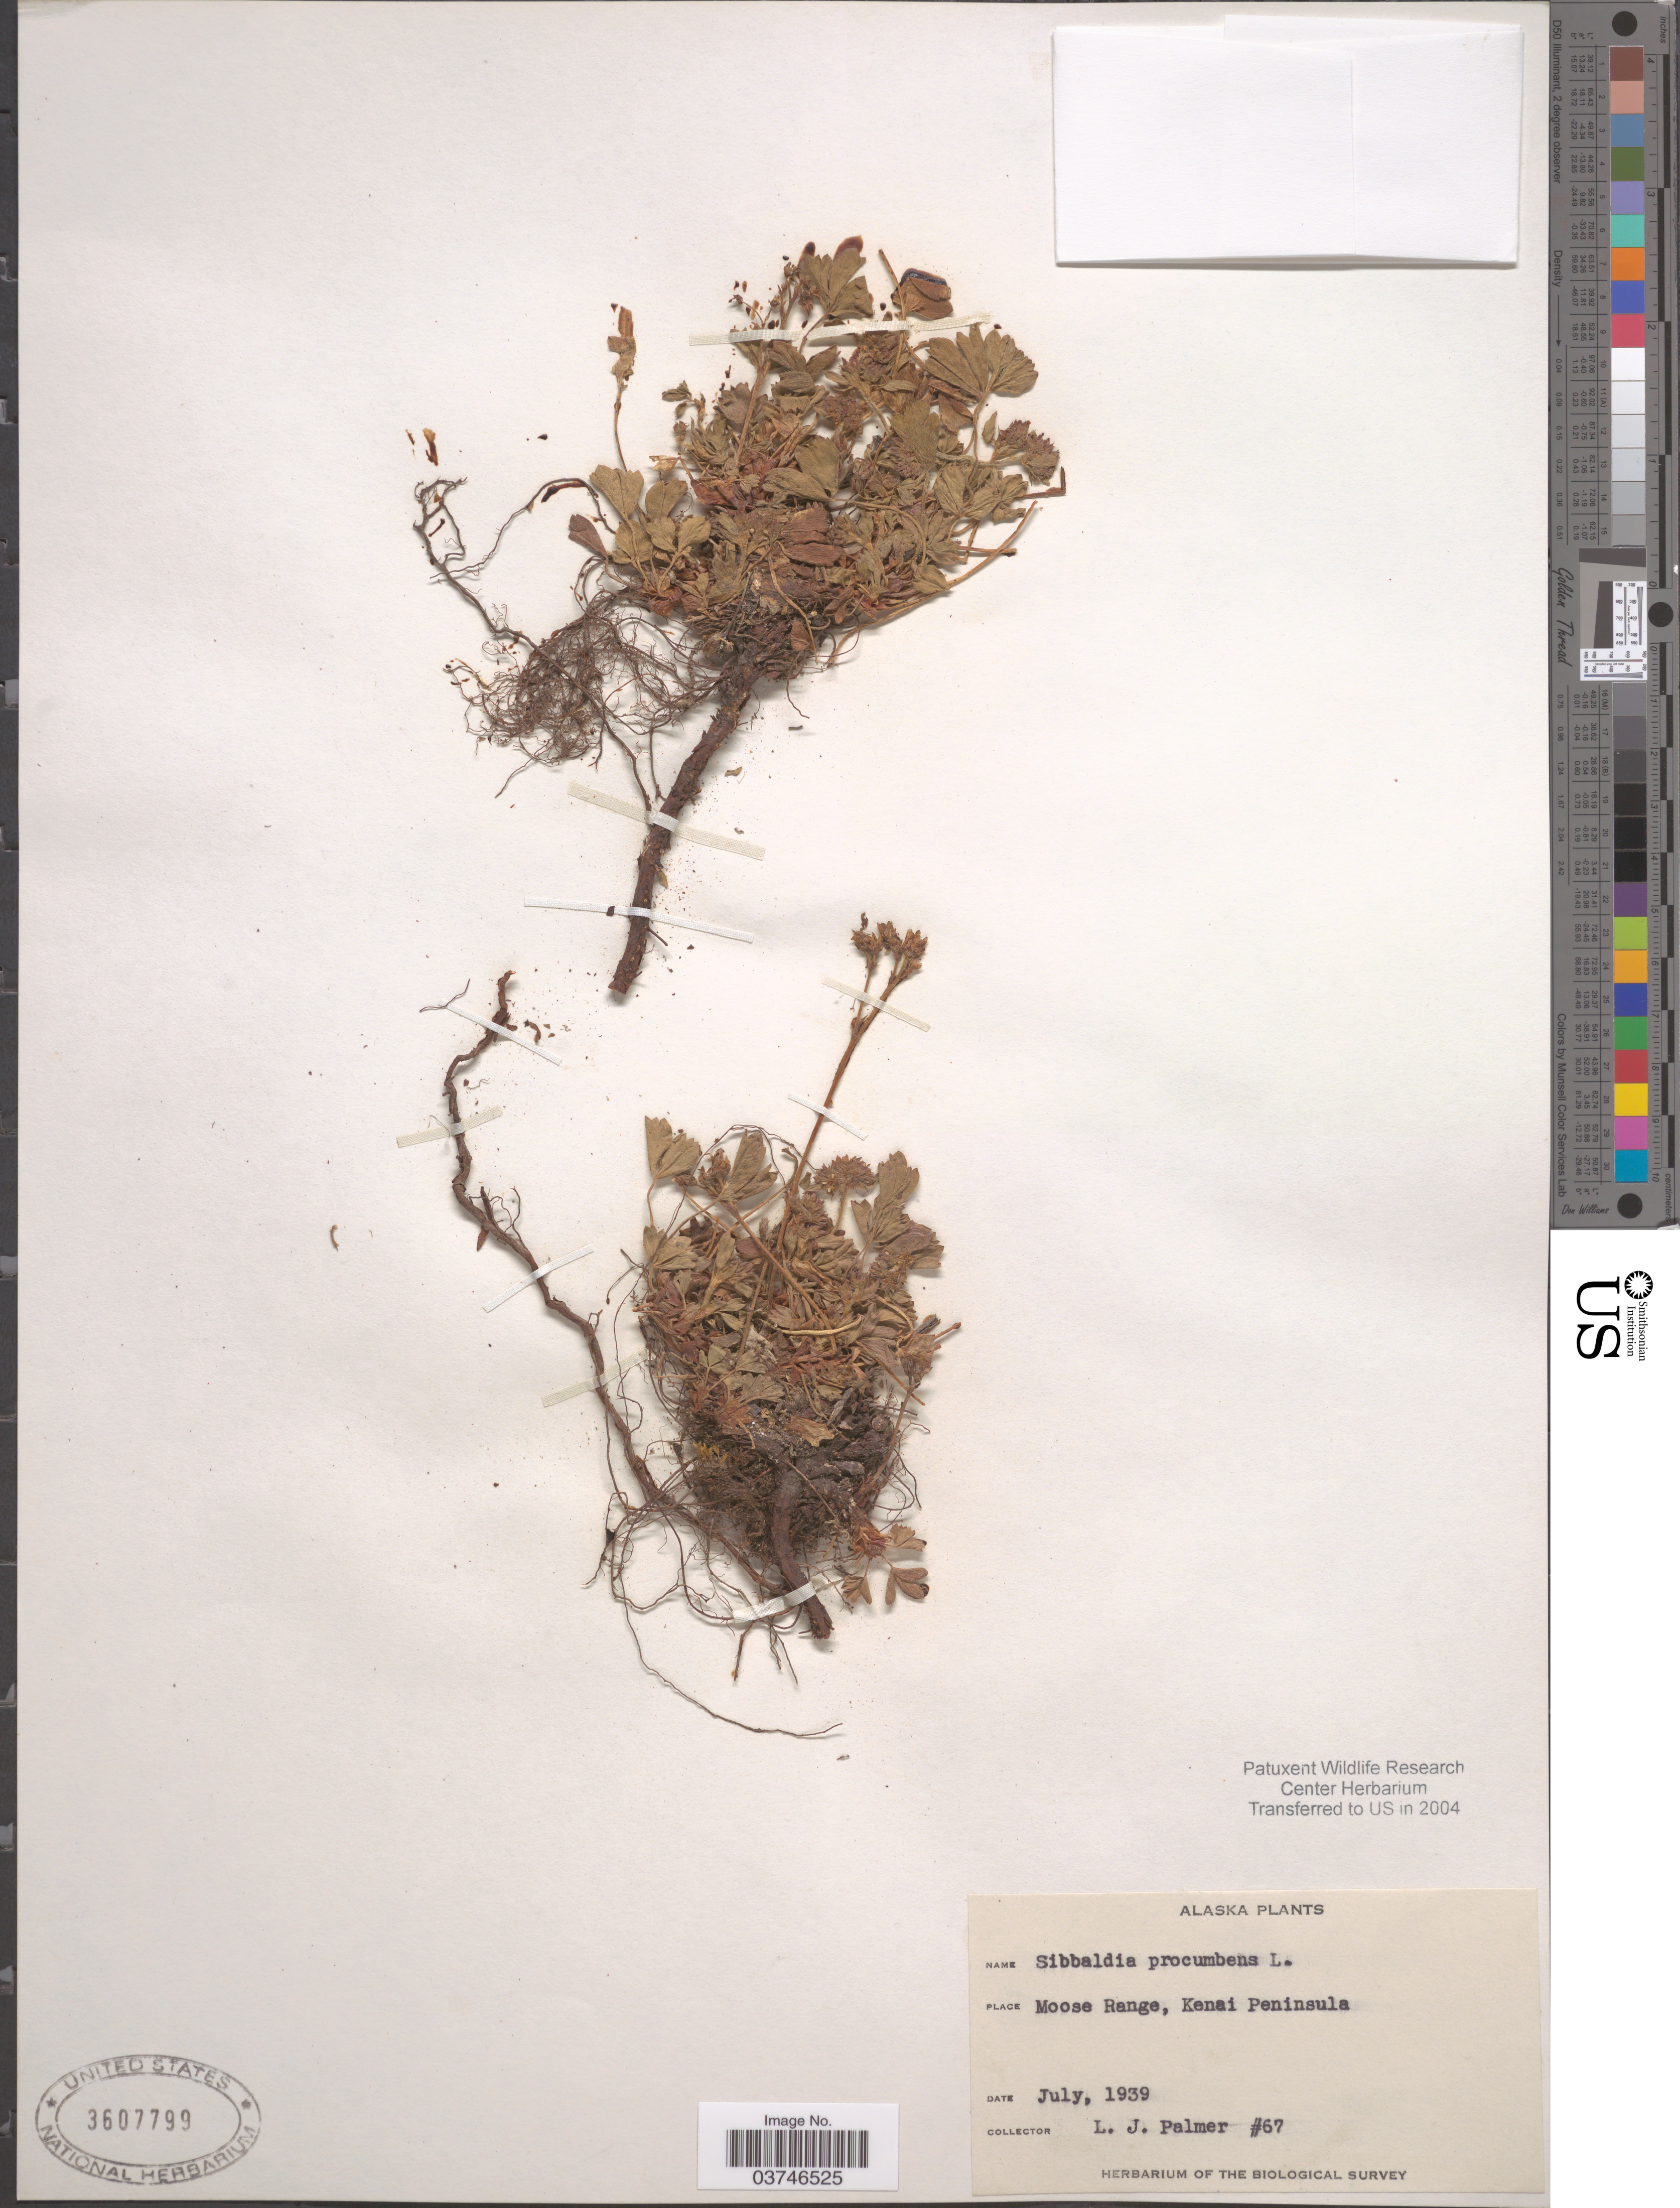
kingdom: Plantae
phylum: Tracheophyta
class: Magnoliopsida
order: Rosales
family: Rosaceae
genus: Sibbaldia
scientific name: Sibbaldia procumbens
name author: L.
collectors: L. J. Palmer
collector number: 67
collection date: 1939-07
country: United States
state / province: Alaska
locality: Moose Rane, Kenai Peninsula.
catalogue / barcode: US 3607799